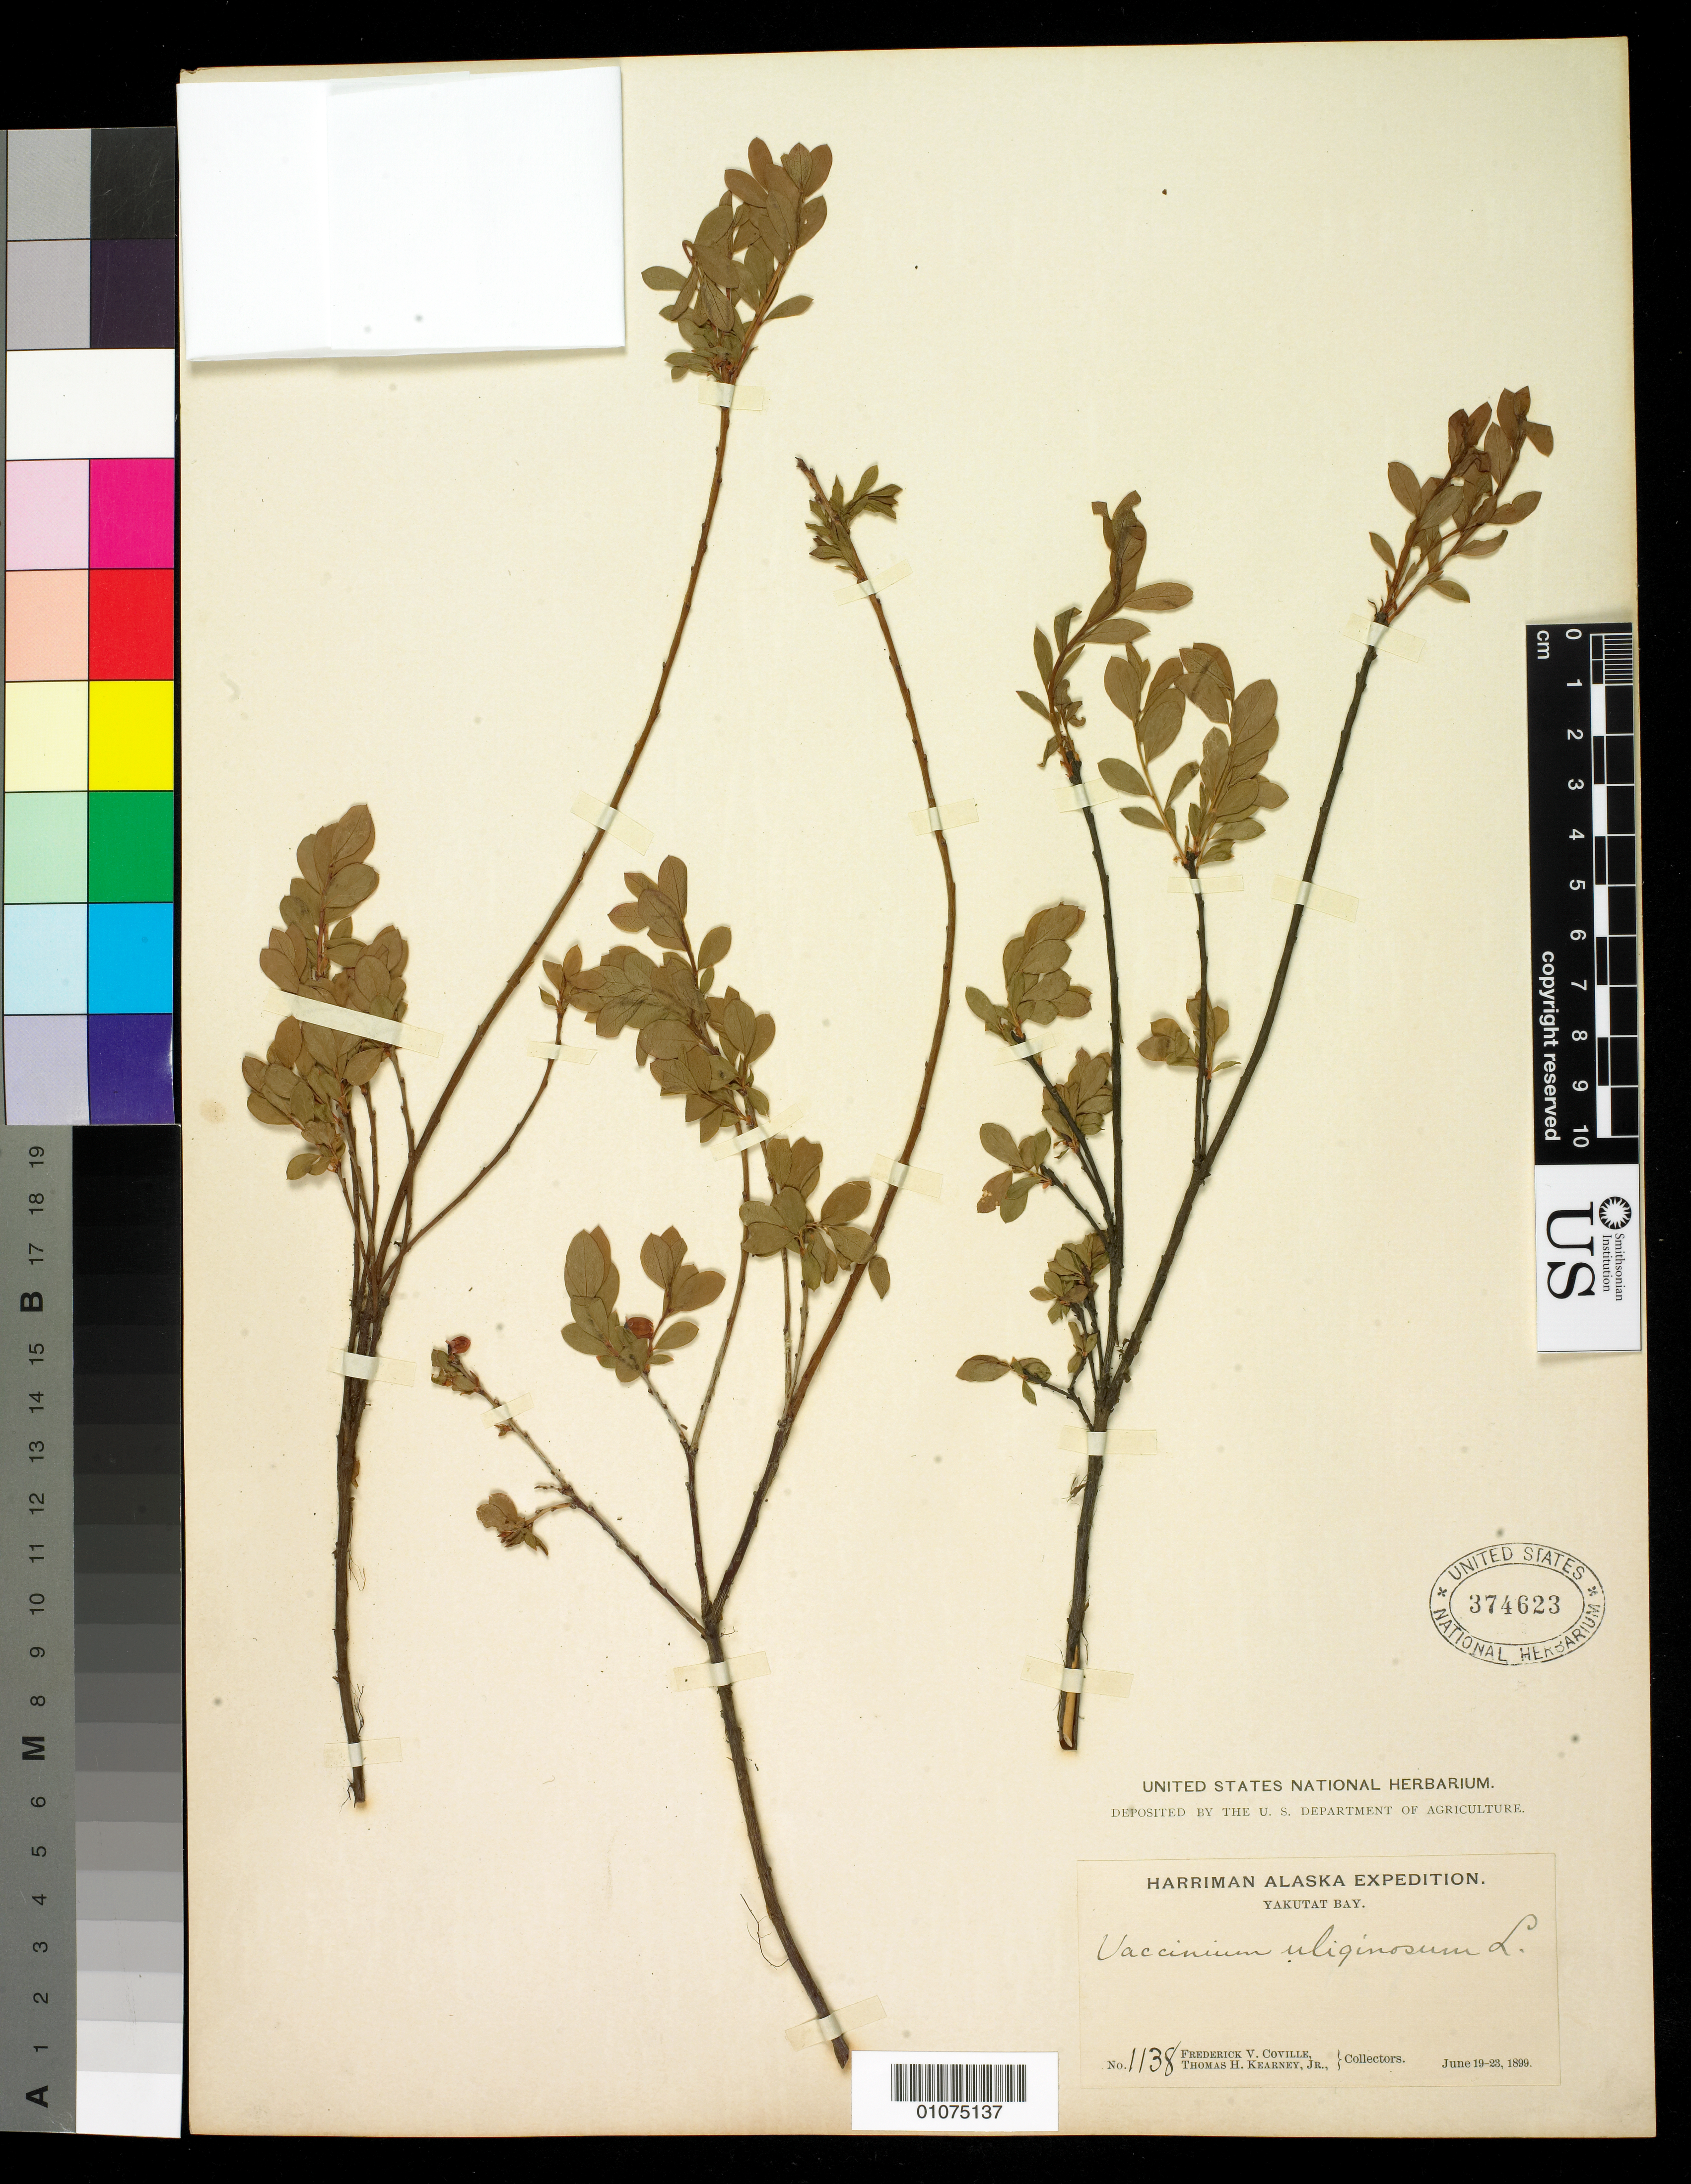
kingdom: Plantae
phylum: Tracheophyta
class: Magnoliopsida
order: Ericales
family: Ericaceae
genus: Vaccinium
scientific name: Vaccinium uliginosum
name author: L.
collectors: F. V. Coville & T. H. Kearney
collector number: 1138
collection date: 1899-06-19/1899-06-23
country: United States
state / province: Alaska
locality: Yakutat Bay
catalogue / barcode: US 374623